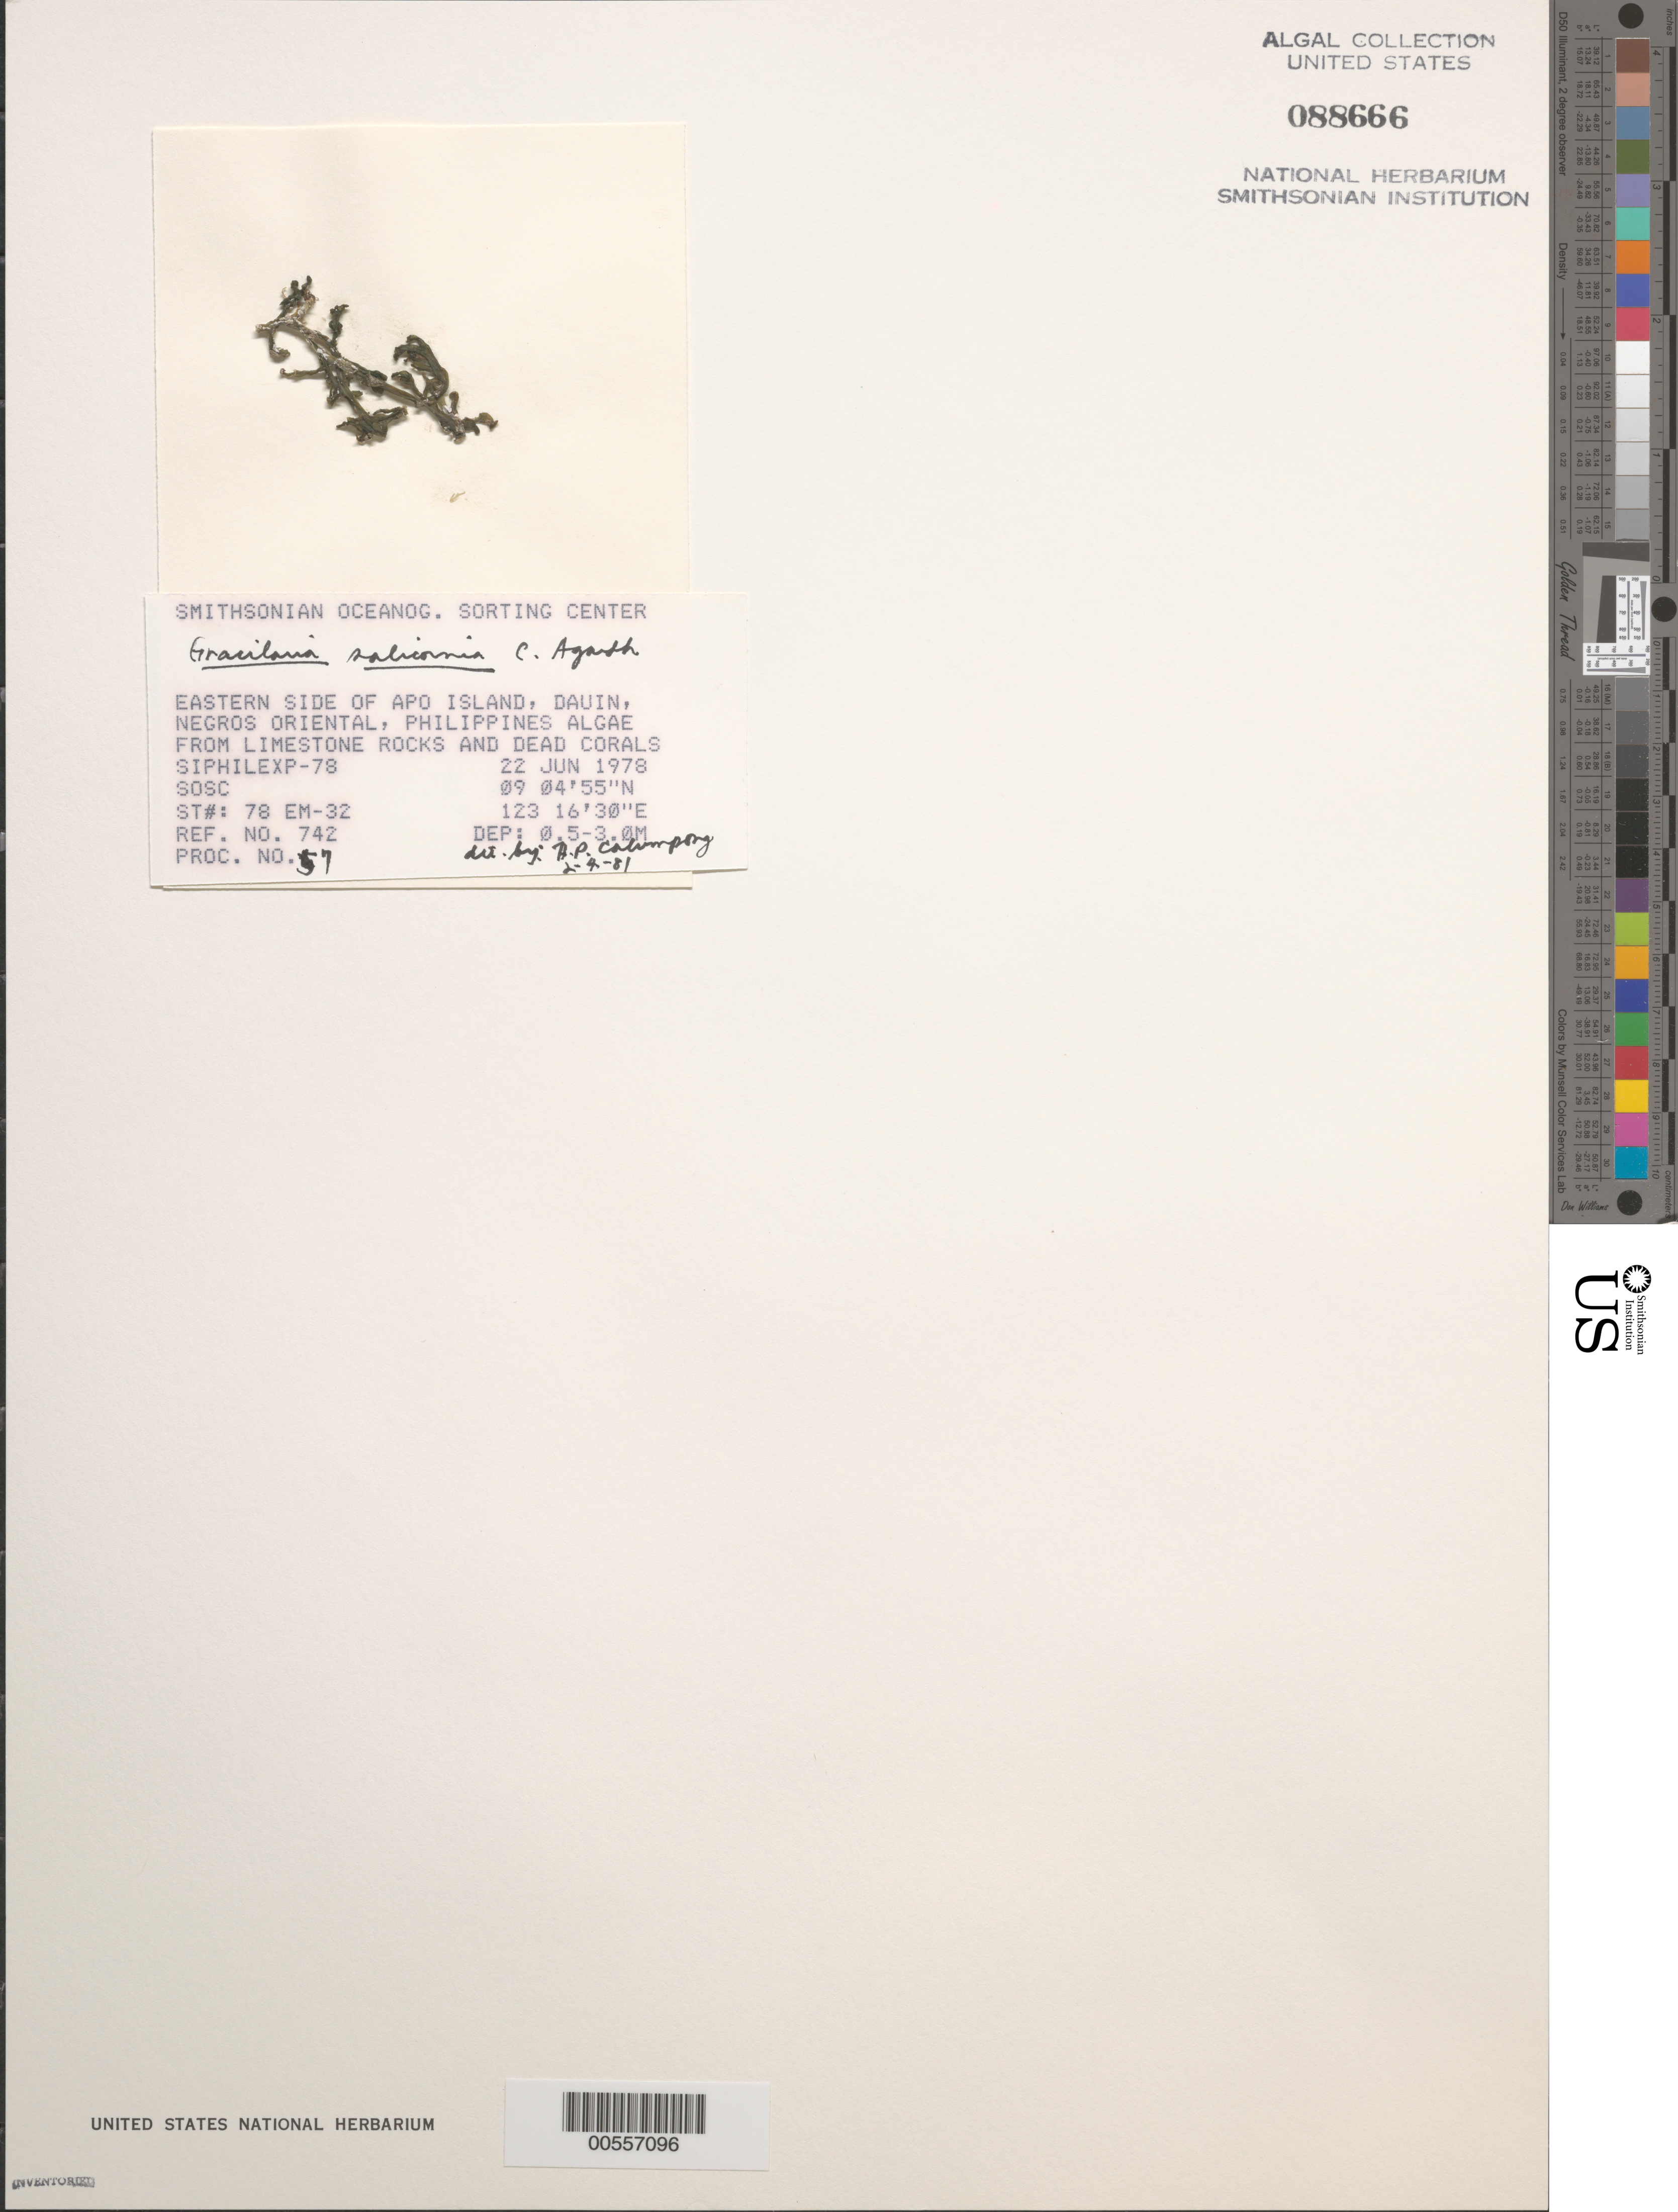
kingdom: Plantae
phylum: Rhodophyta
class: Florideophyceae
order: Gracilariales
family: Gracilariaceae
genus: Gracilaria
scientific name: Gracilaria salicornia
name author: (C. Agardh) E.Y. Dawson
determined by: Calumpong, H. P.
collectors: SOSC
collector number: Station 78 Em-32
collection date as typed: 22 Jun 1978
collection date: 1978-06-22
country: Philippines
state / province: Central Visayas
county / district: Negros Oriental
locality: Apo island, dauin, negros oriental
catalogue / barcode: US 88666